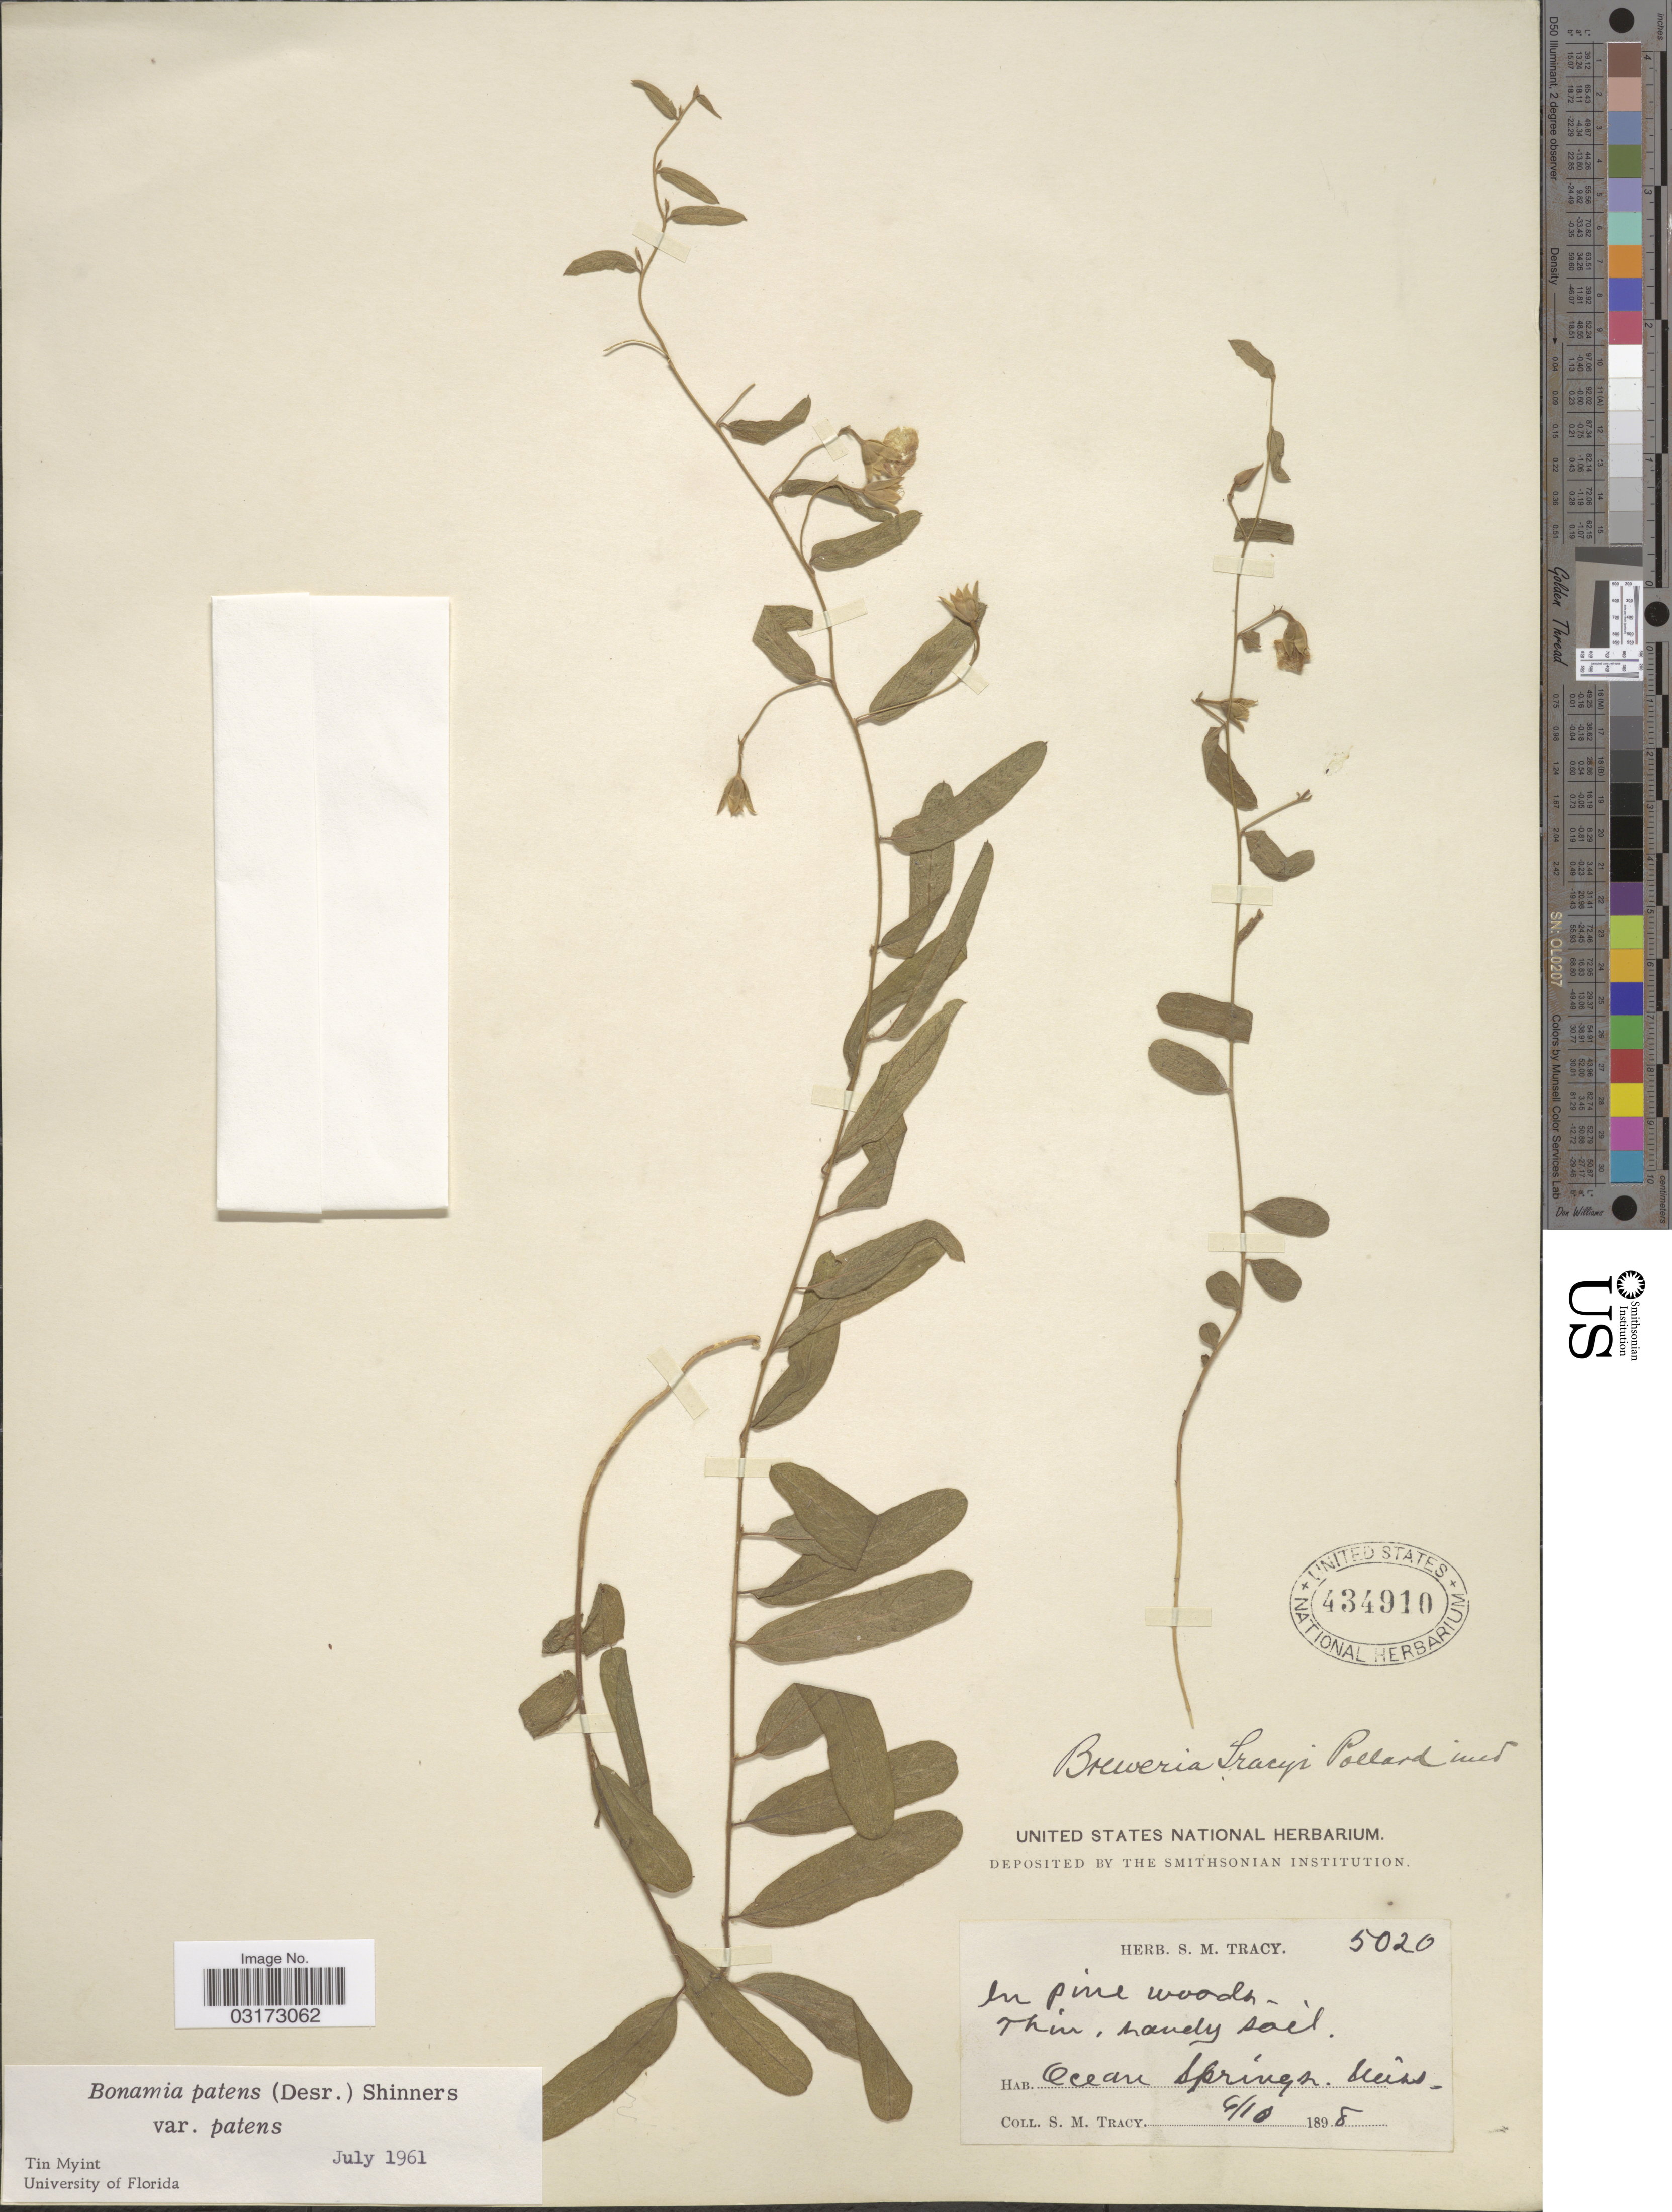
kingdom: Plantae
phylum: Tracheophyta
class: Magnoliopsida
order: Solanales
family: Convolvulaceae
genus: Stylisma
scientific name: Stylisma patens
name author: (Desr.) Myint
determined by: Strong, Mark T., (BOT), Smithsonian Institution - National Museum of Natural History (UNITED STATES)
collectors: S. M. Tracy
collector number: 5020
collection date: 1898-06-10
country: United States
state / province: Mississippi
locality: Ocean Springs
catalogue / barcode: US 434910